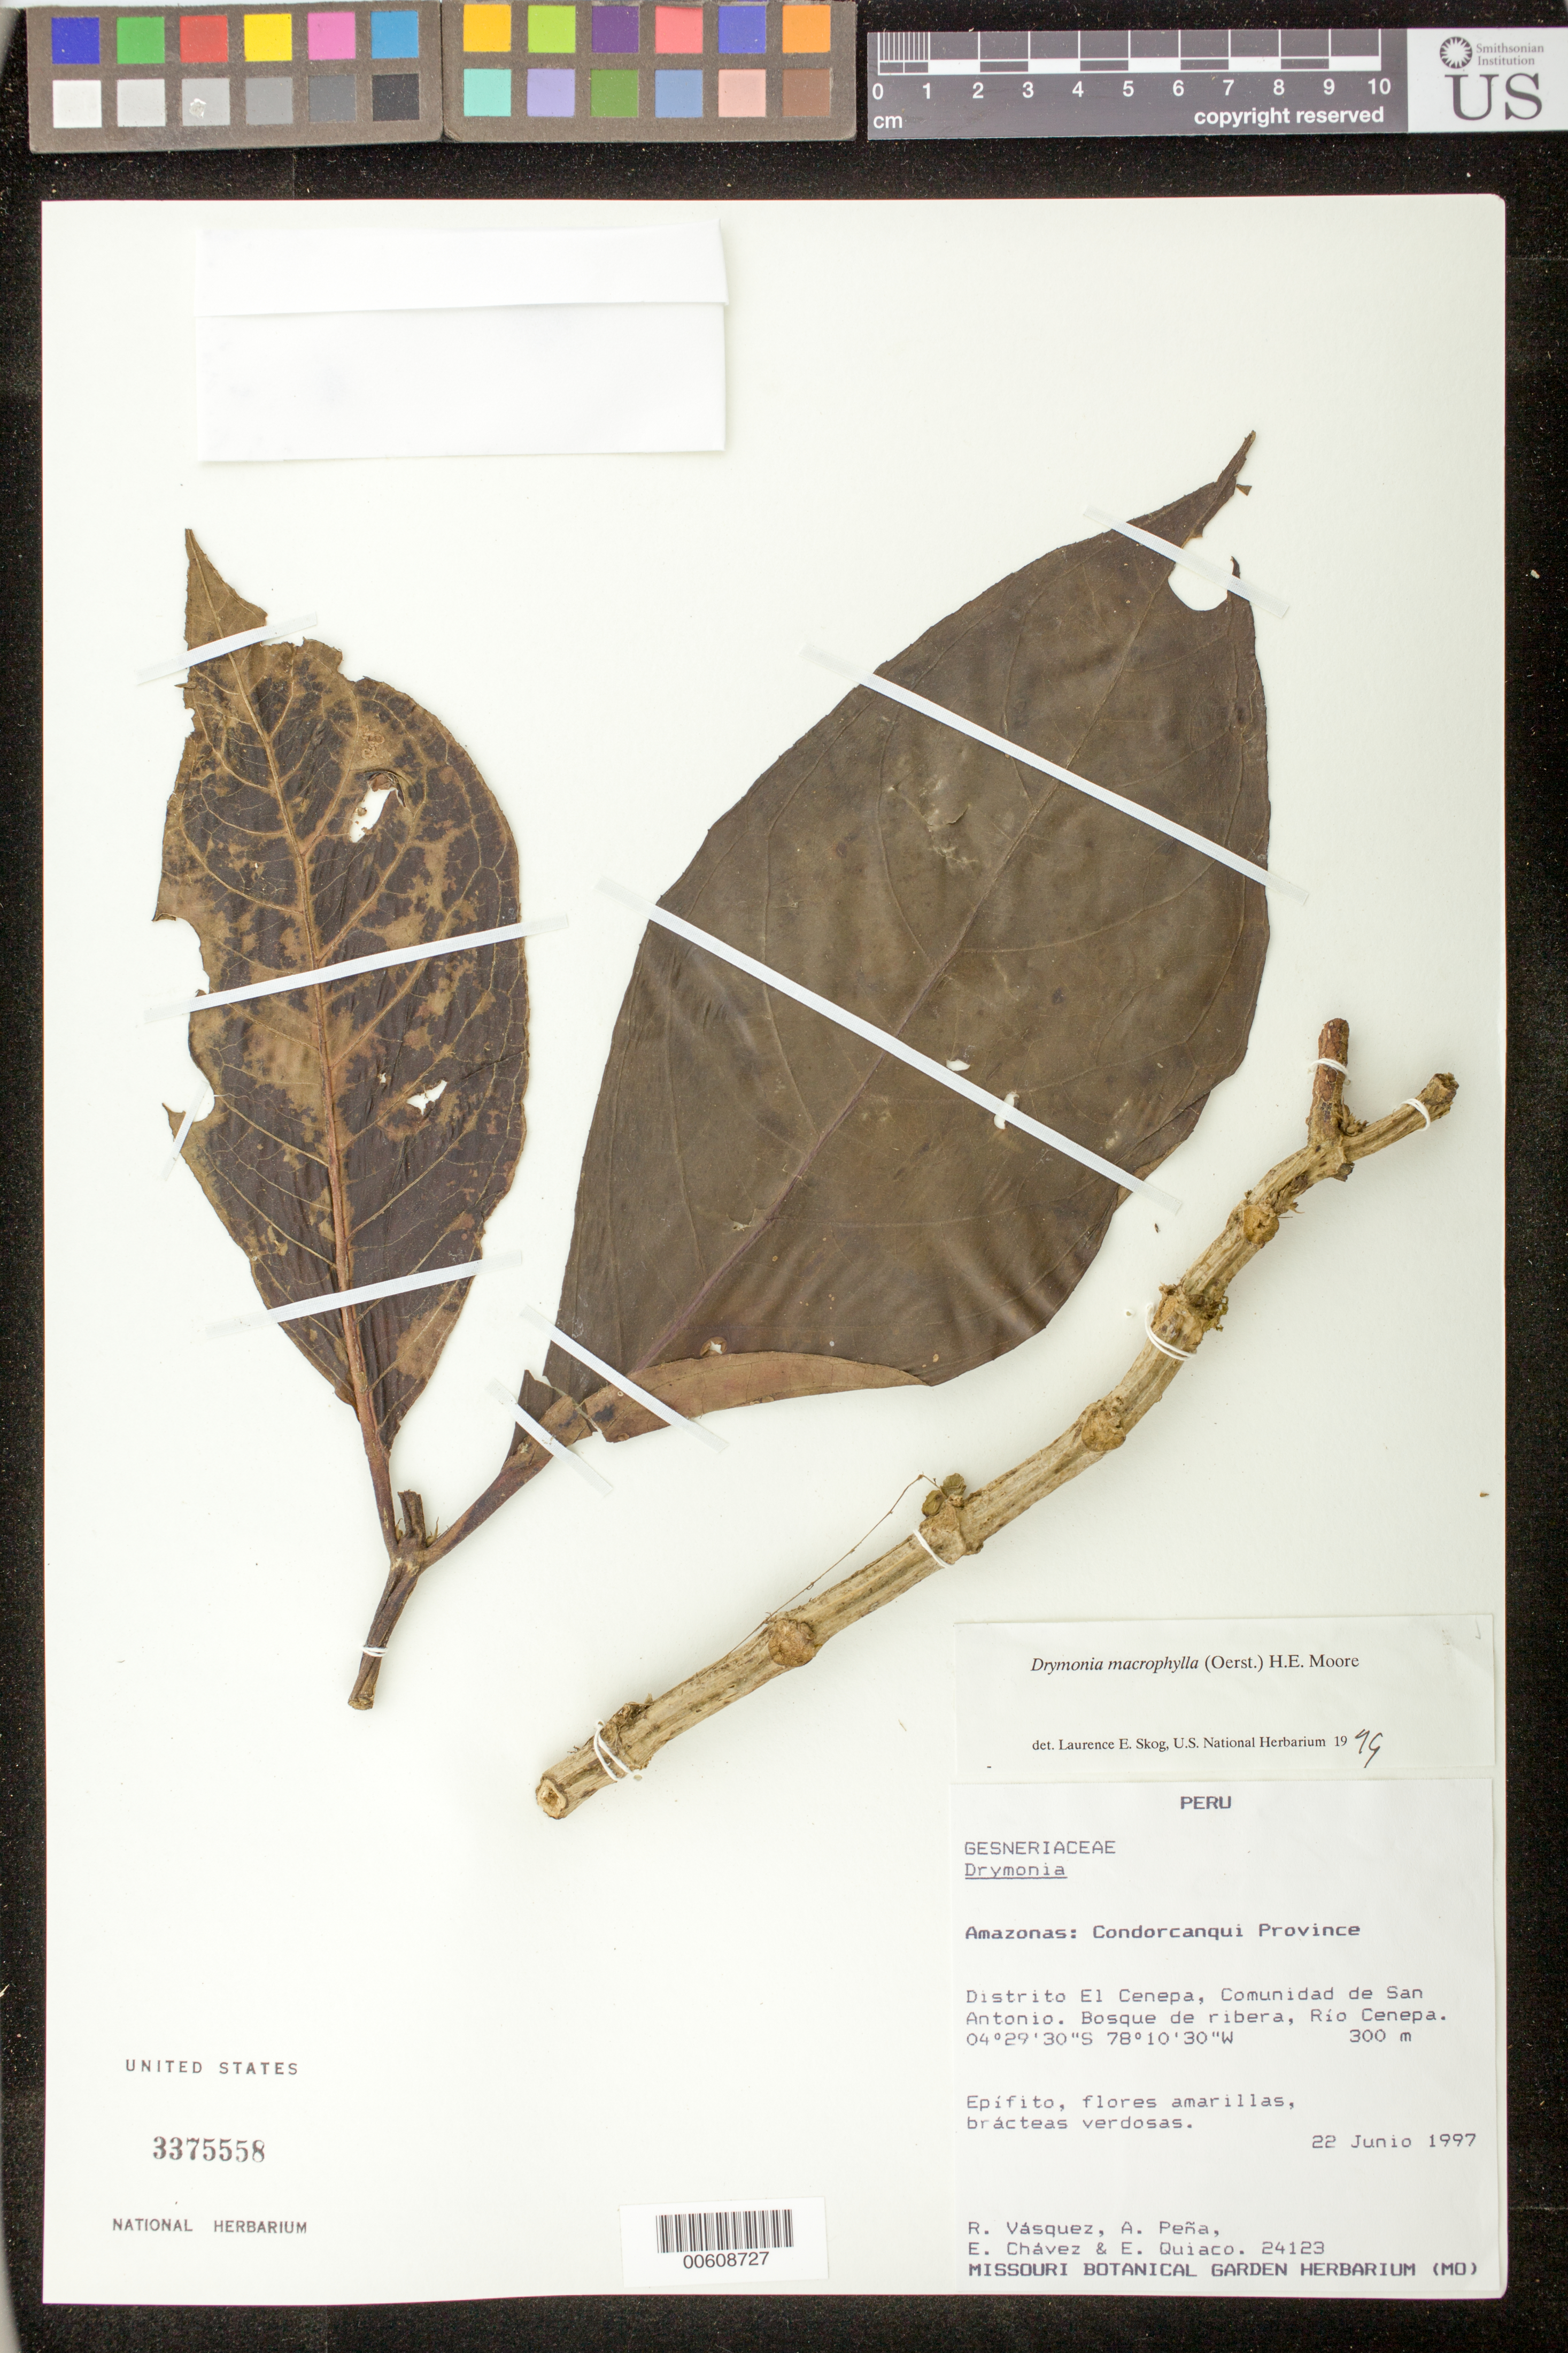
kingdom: Plantae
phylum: Tracheophyta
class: Magnoliopsida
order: Lamiales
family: Gesneriaceae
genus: Drymonia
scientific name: Drymonia macrophylla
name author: (Oerst.) H.E. Moore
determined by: Skog, Laurence E.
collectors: R. Vásquez, A. Peña, E. Chávez & E. Quiaco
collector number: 24123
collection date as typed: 22 Jun 1997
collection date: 1997-06-22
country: Peru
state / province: Amazonas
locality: Prov. Condorcanqui; Dtto. El Cenepa, comunidad de San Antonio, Río Cenepa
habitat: Bosque ce ribera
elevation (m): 300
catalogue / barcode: US 3375558